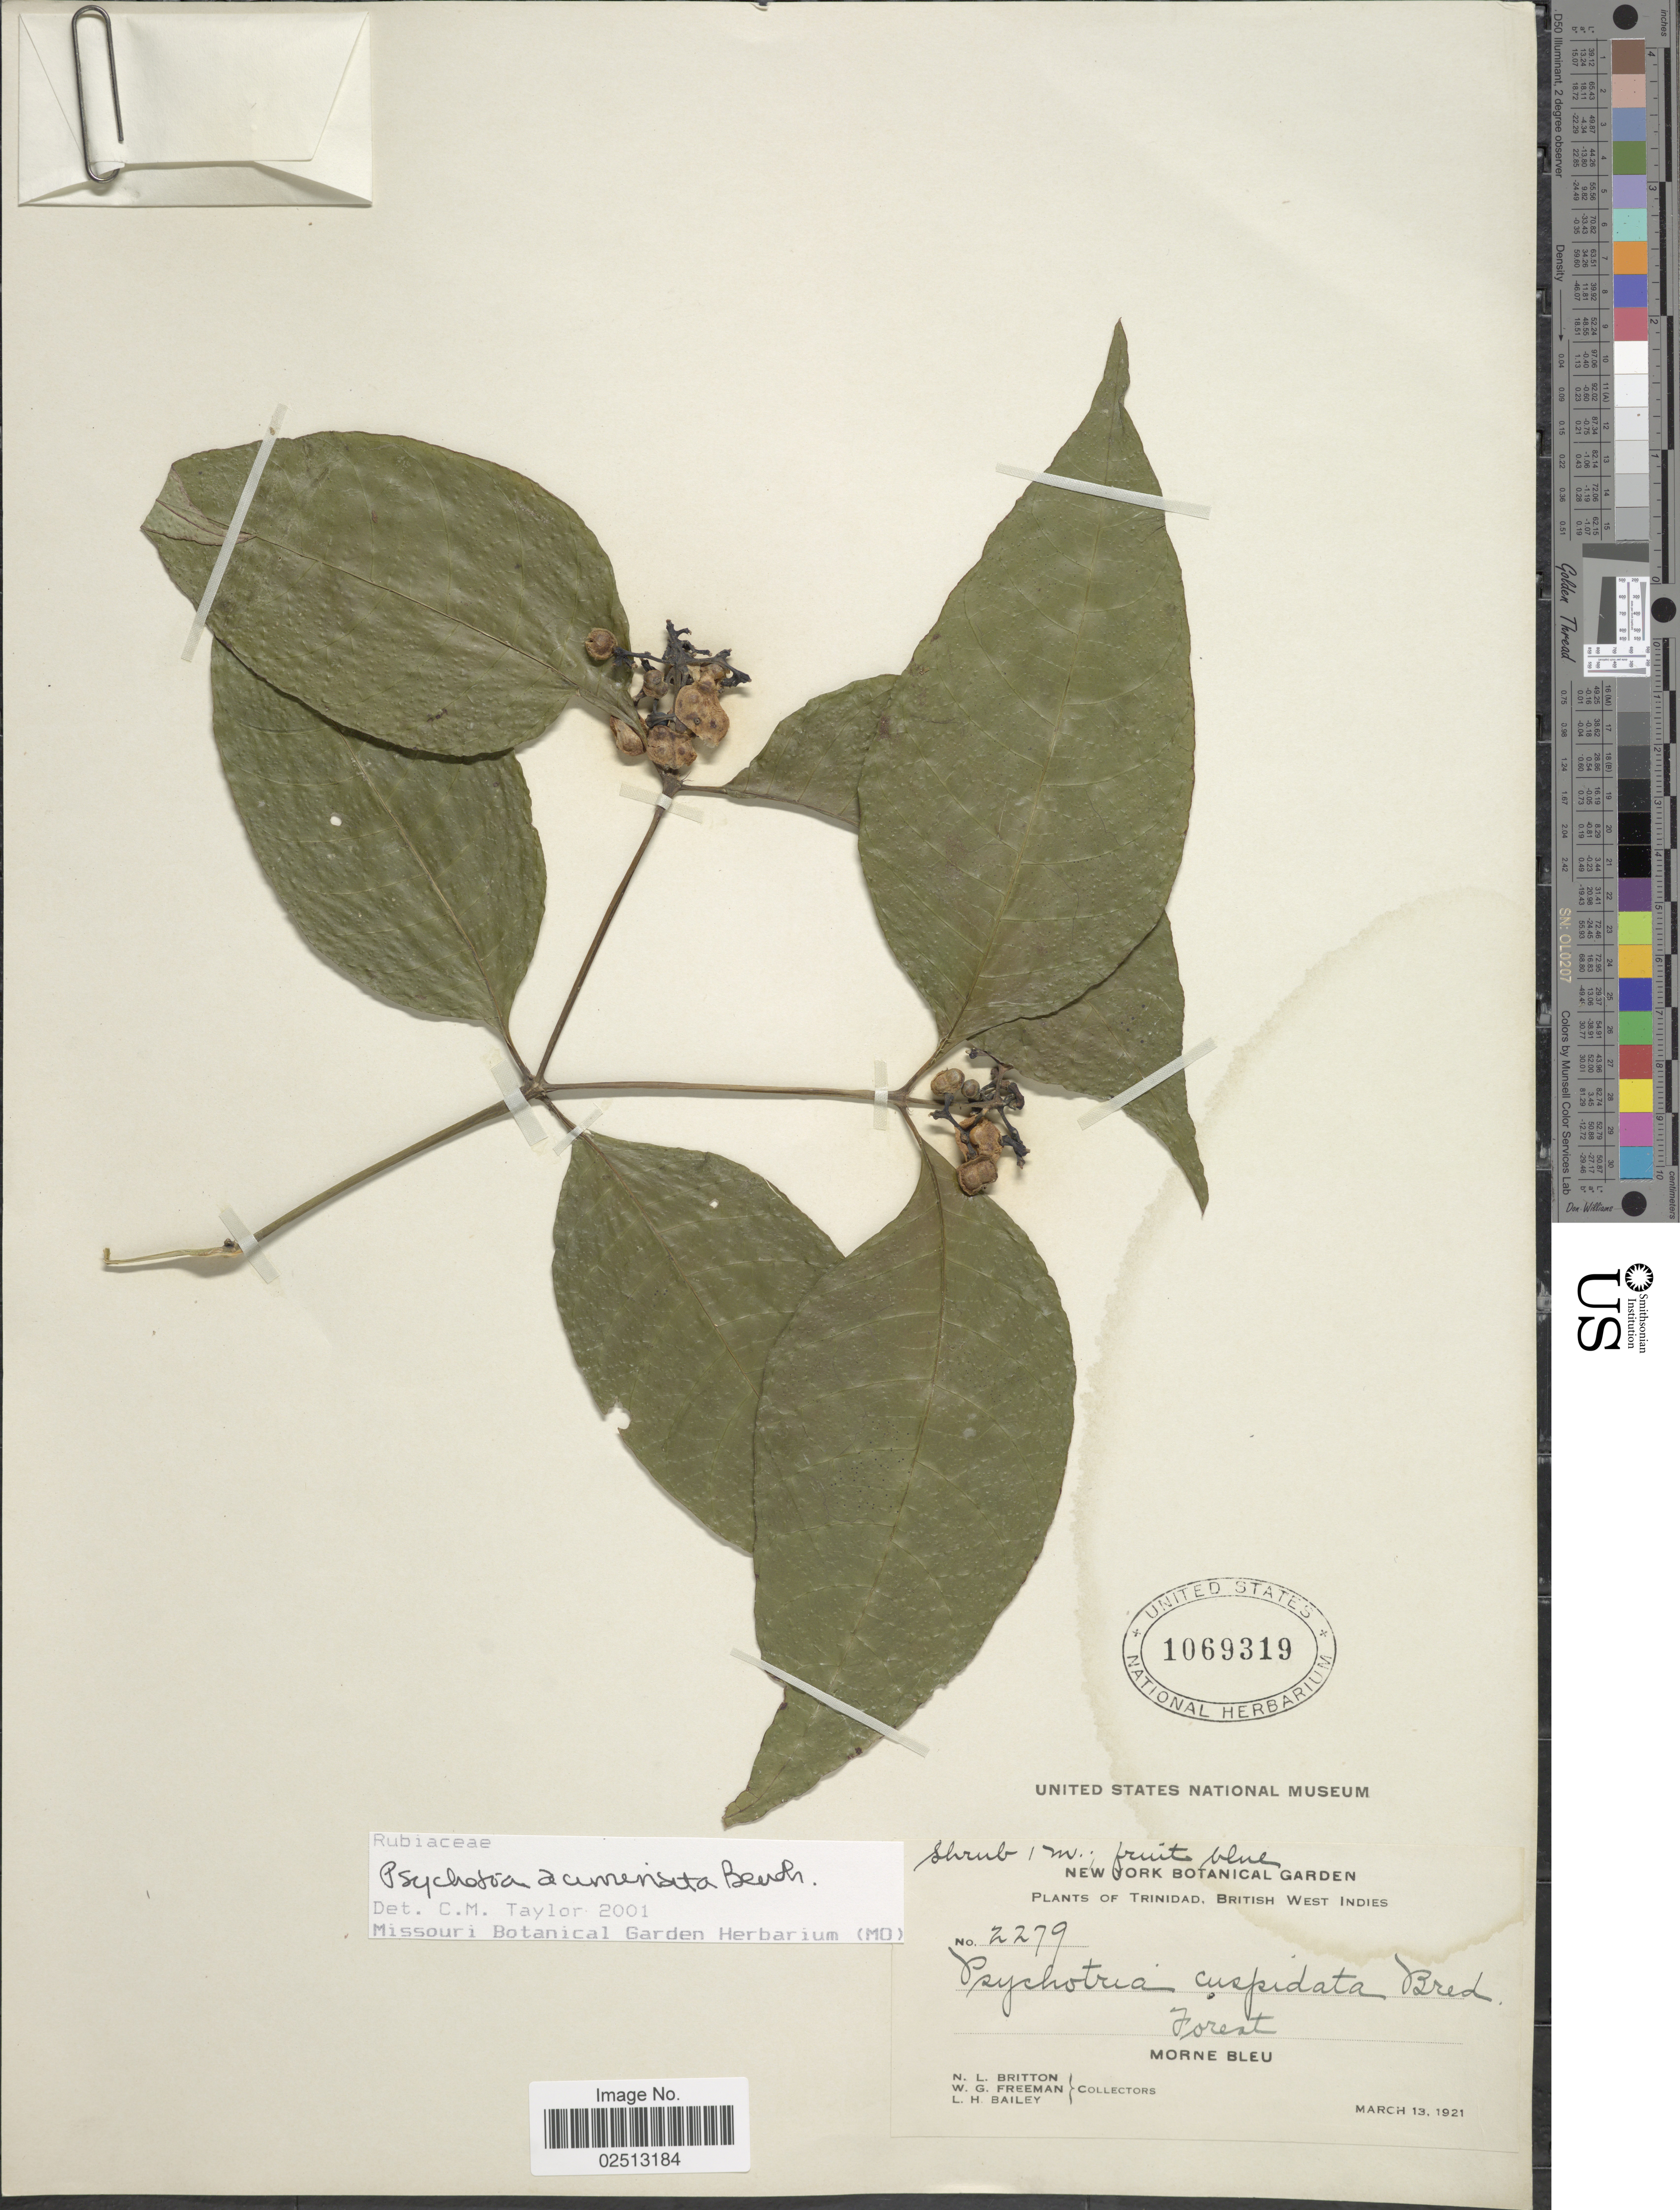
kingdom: Plantae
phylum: Tracheophyta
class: Magnoliopsida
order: Gentianales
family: Rubiaceae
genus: Psychotria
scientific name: Psychotria acuminata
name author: Benth.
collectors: N. Britton, W. Freeman & L. H. Bailey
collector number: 2279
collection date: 1921-03-13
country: Trinidad and Tobago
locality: Forest, Morne Bleu.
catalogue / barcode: US 1069319